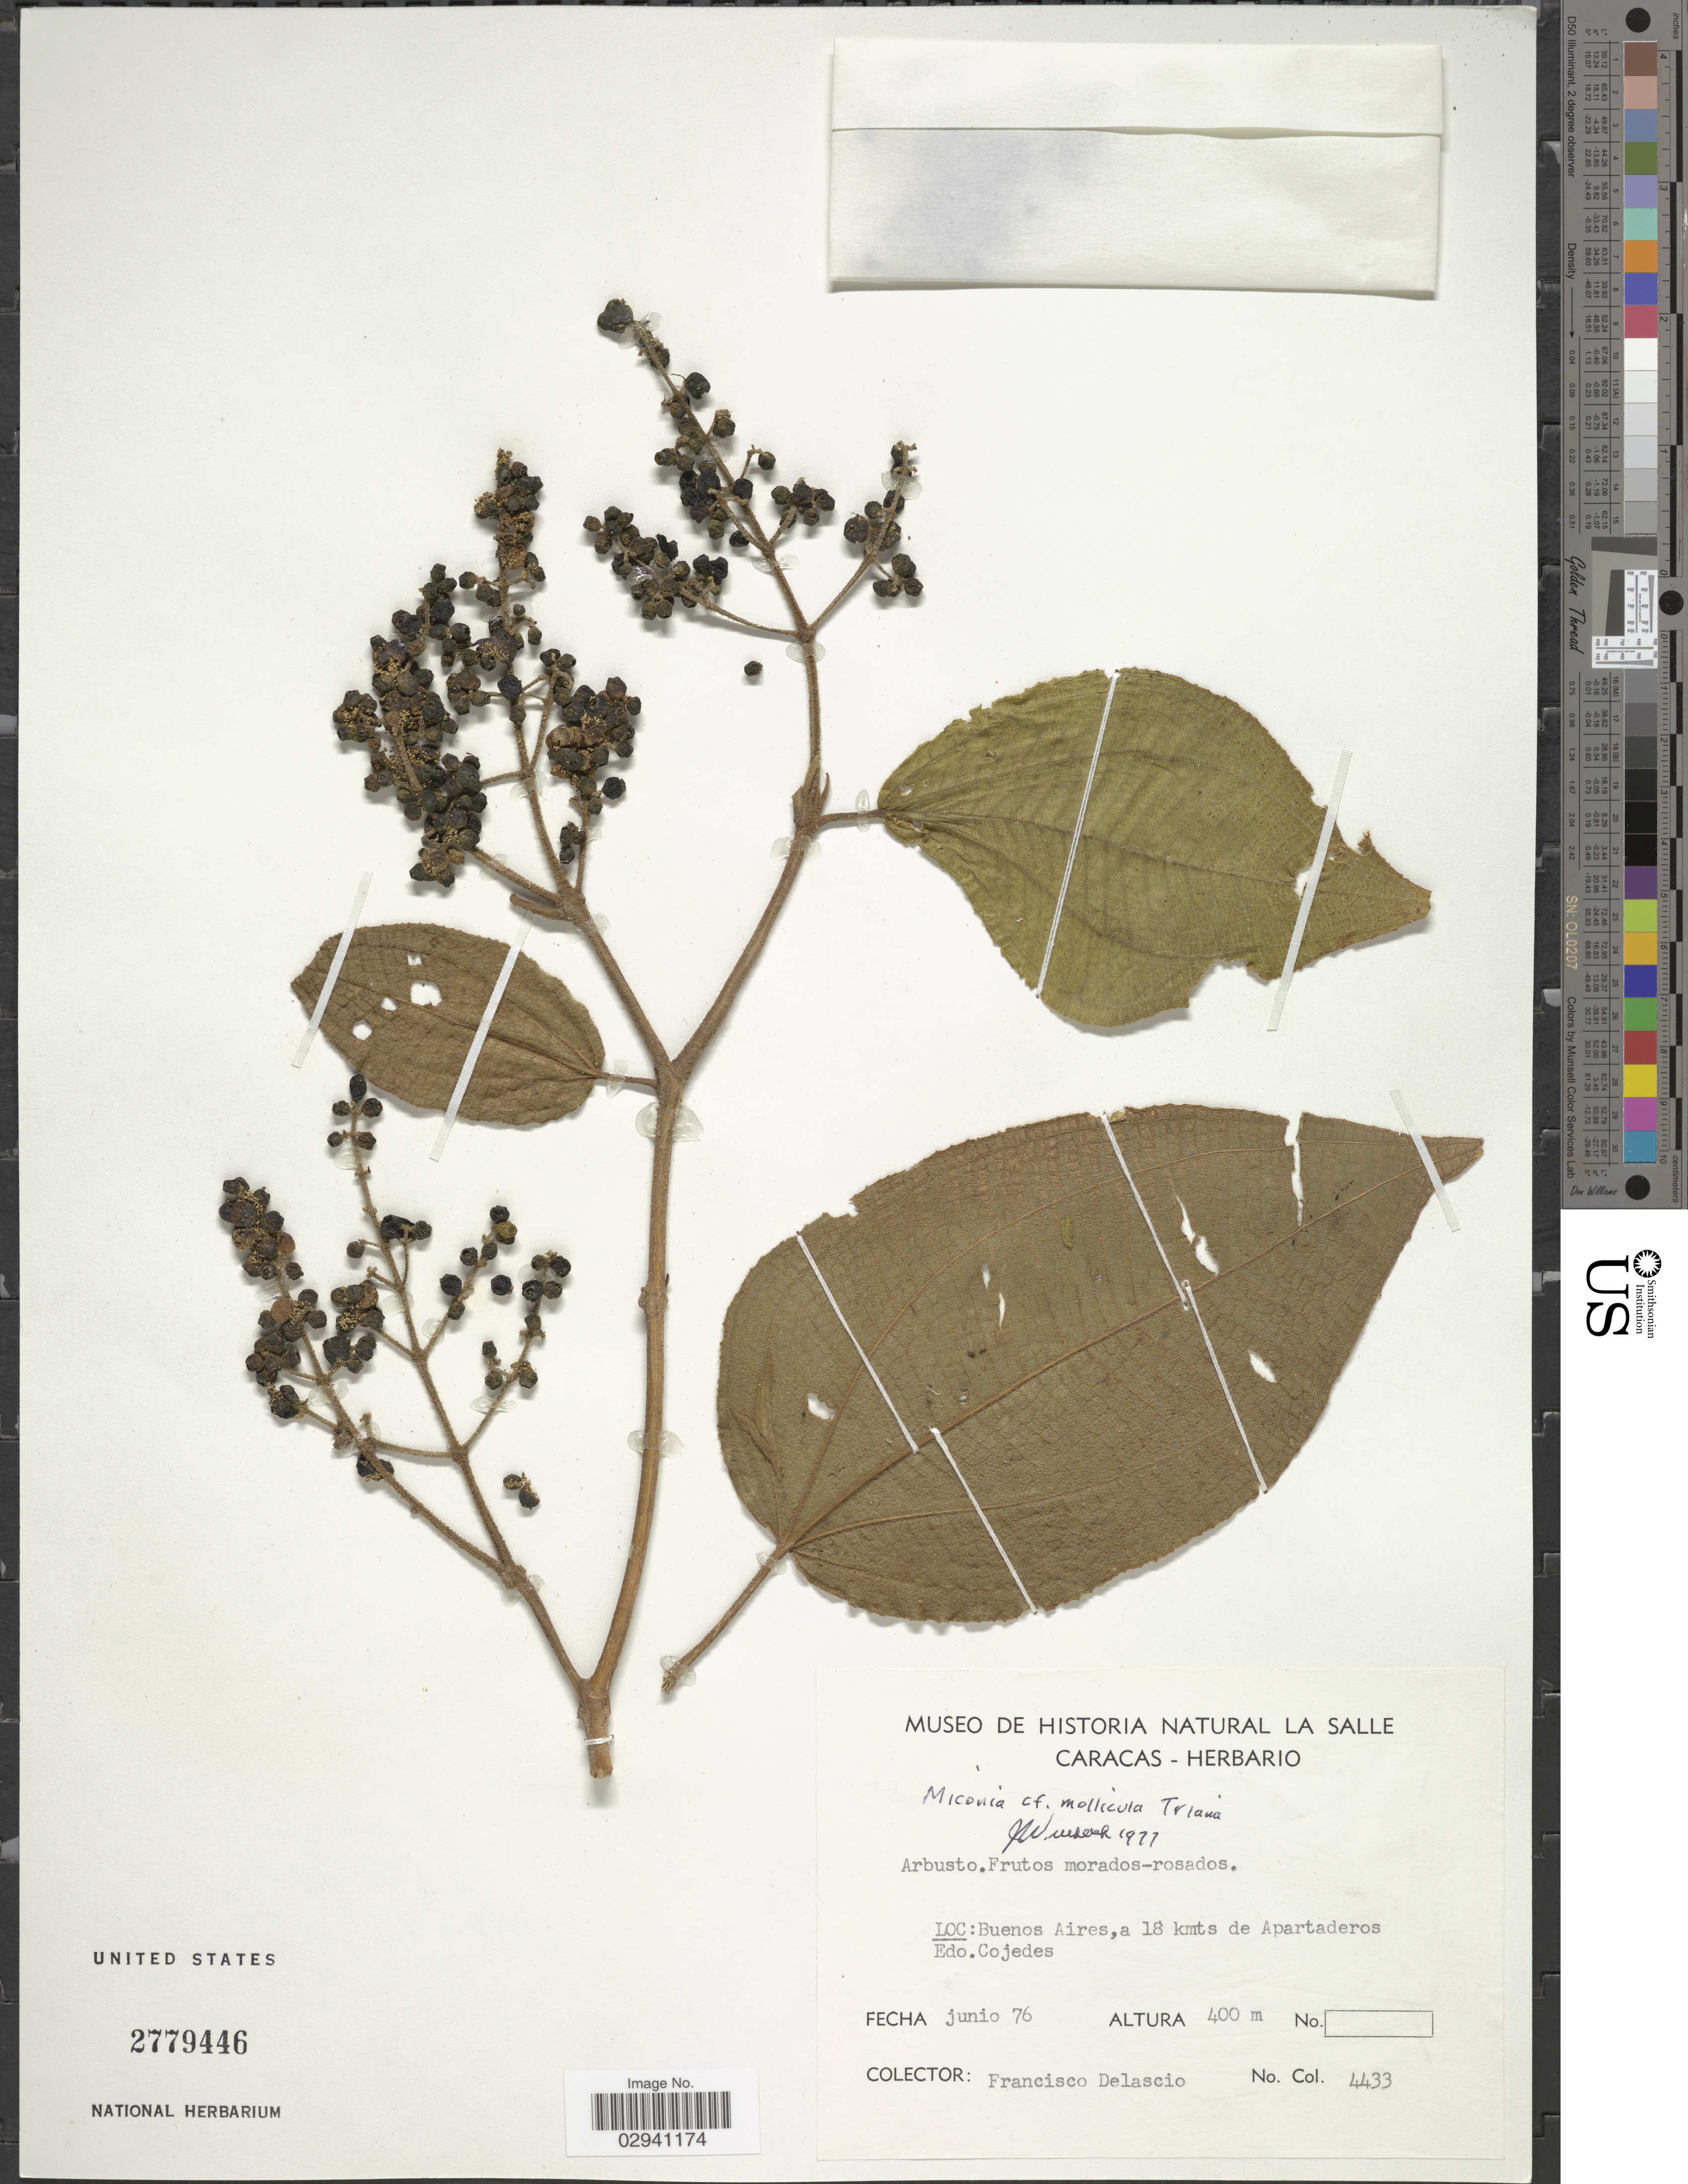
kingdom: Plantae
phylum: Tracheophyta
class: Magnoliopsida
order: Myrtales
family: Melastomataceae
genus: Miconia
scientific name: Miconia mollicula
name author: Triana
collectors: F. Delascio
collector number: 4433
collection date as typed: Transcribed d/m/y: /6/76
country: Venezuela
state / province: Cojedes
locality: Buenos Aires, a 18 kmts de Apartaderos. Edo. Cojedes.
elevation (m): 400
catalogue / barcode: US 2779446